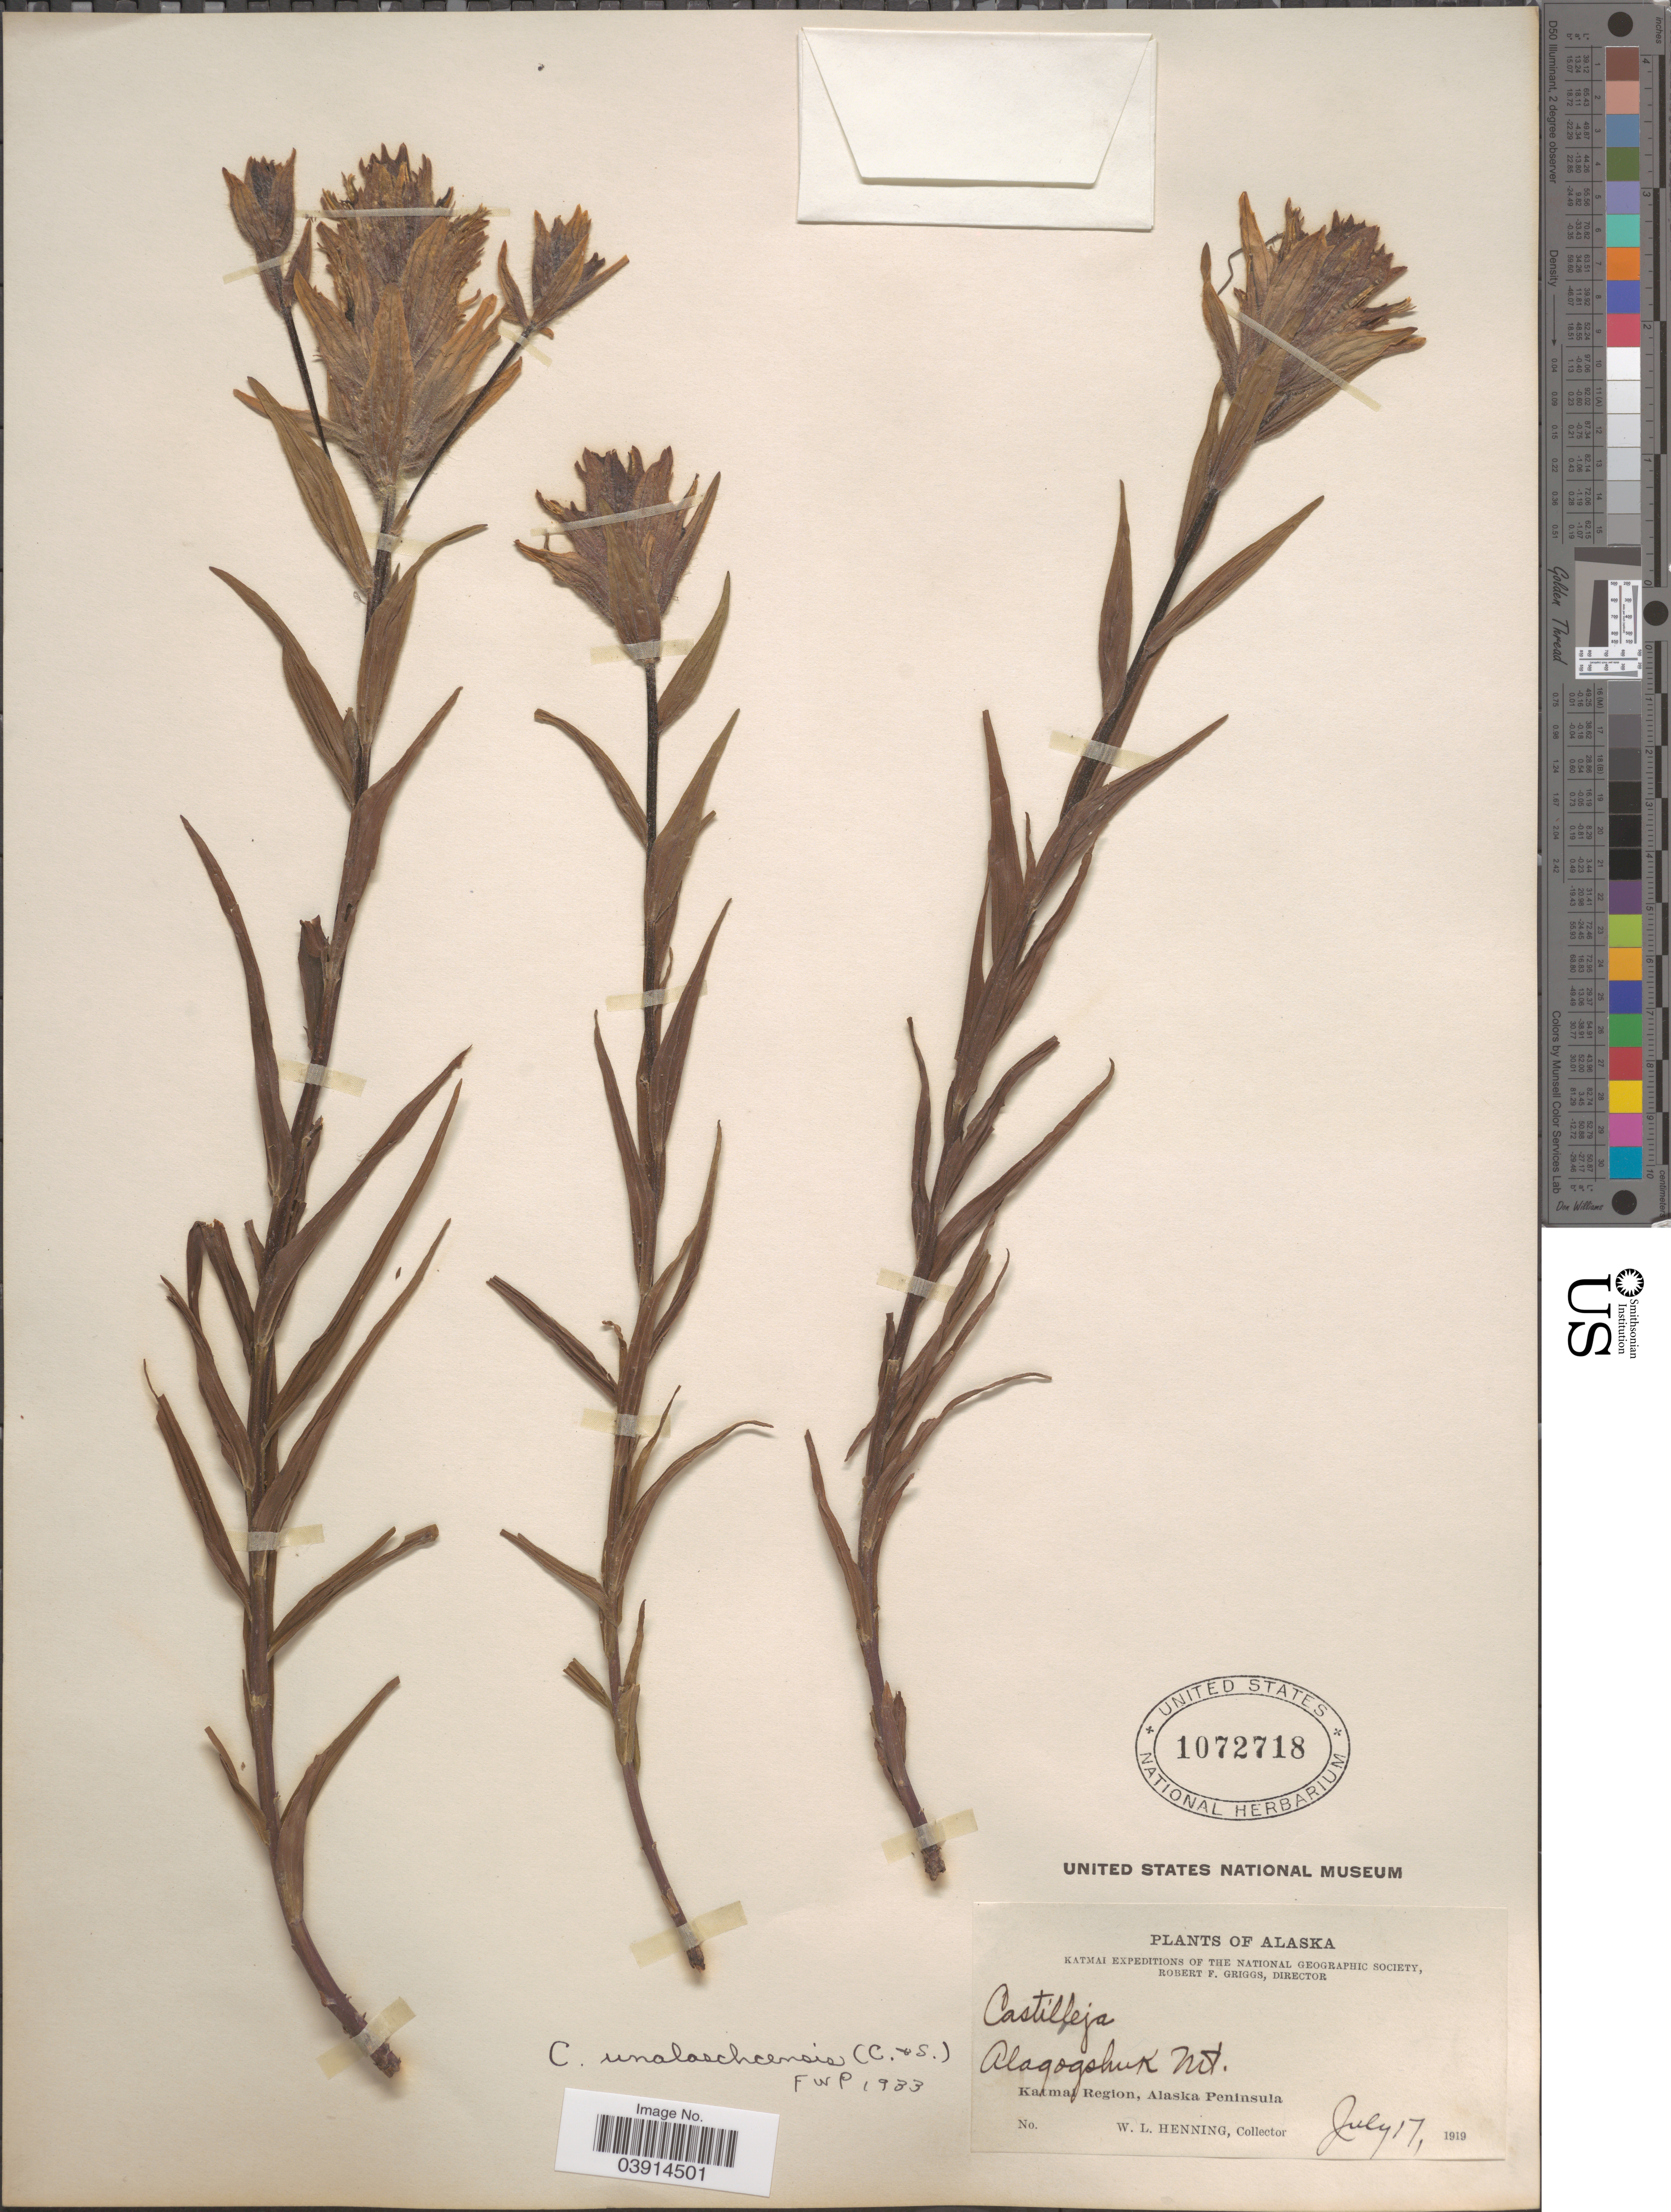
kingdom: Plantae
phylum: Tracheophyta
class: Magnoliopsida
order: Lamiales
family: Orobanchaceae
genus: Castilleja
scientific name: Castilleja unalaschcensis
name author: (Cham. & Schltdl.) Malte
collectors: W. Henning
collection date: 1919-07-17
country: United States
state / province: Alaska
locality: Alagogshuk Mt. Katmai Region, Alaska Peninsula.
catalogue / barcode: US 1072718